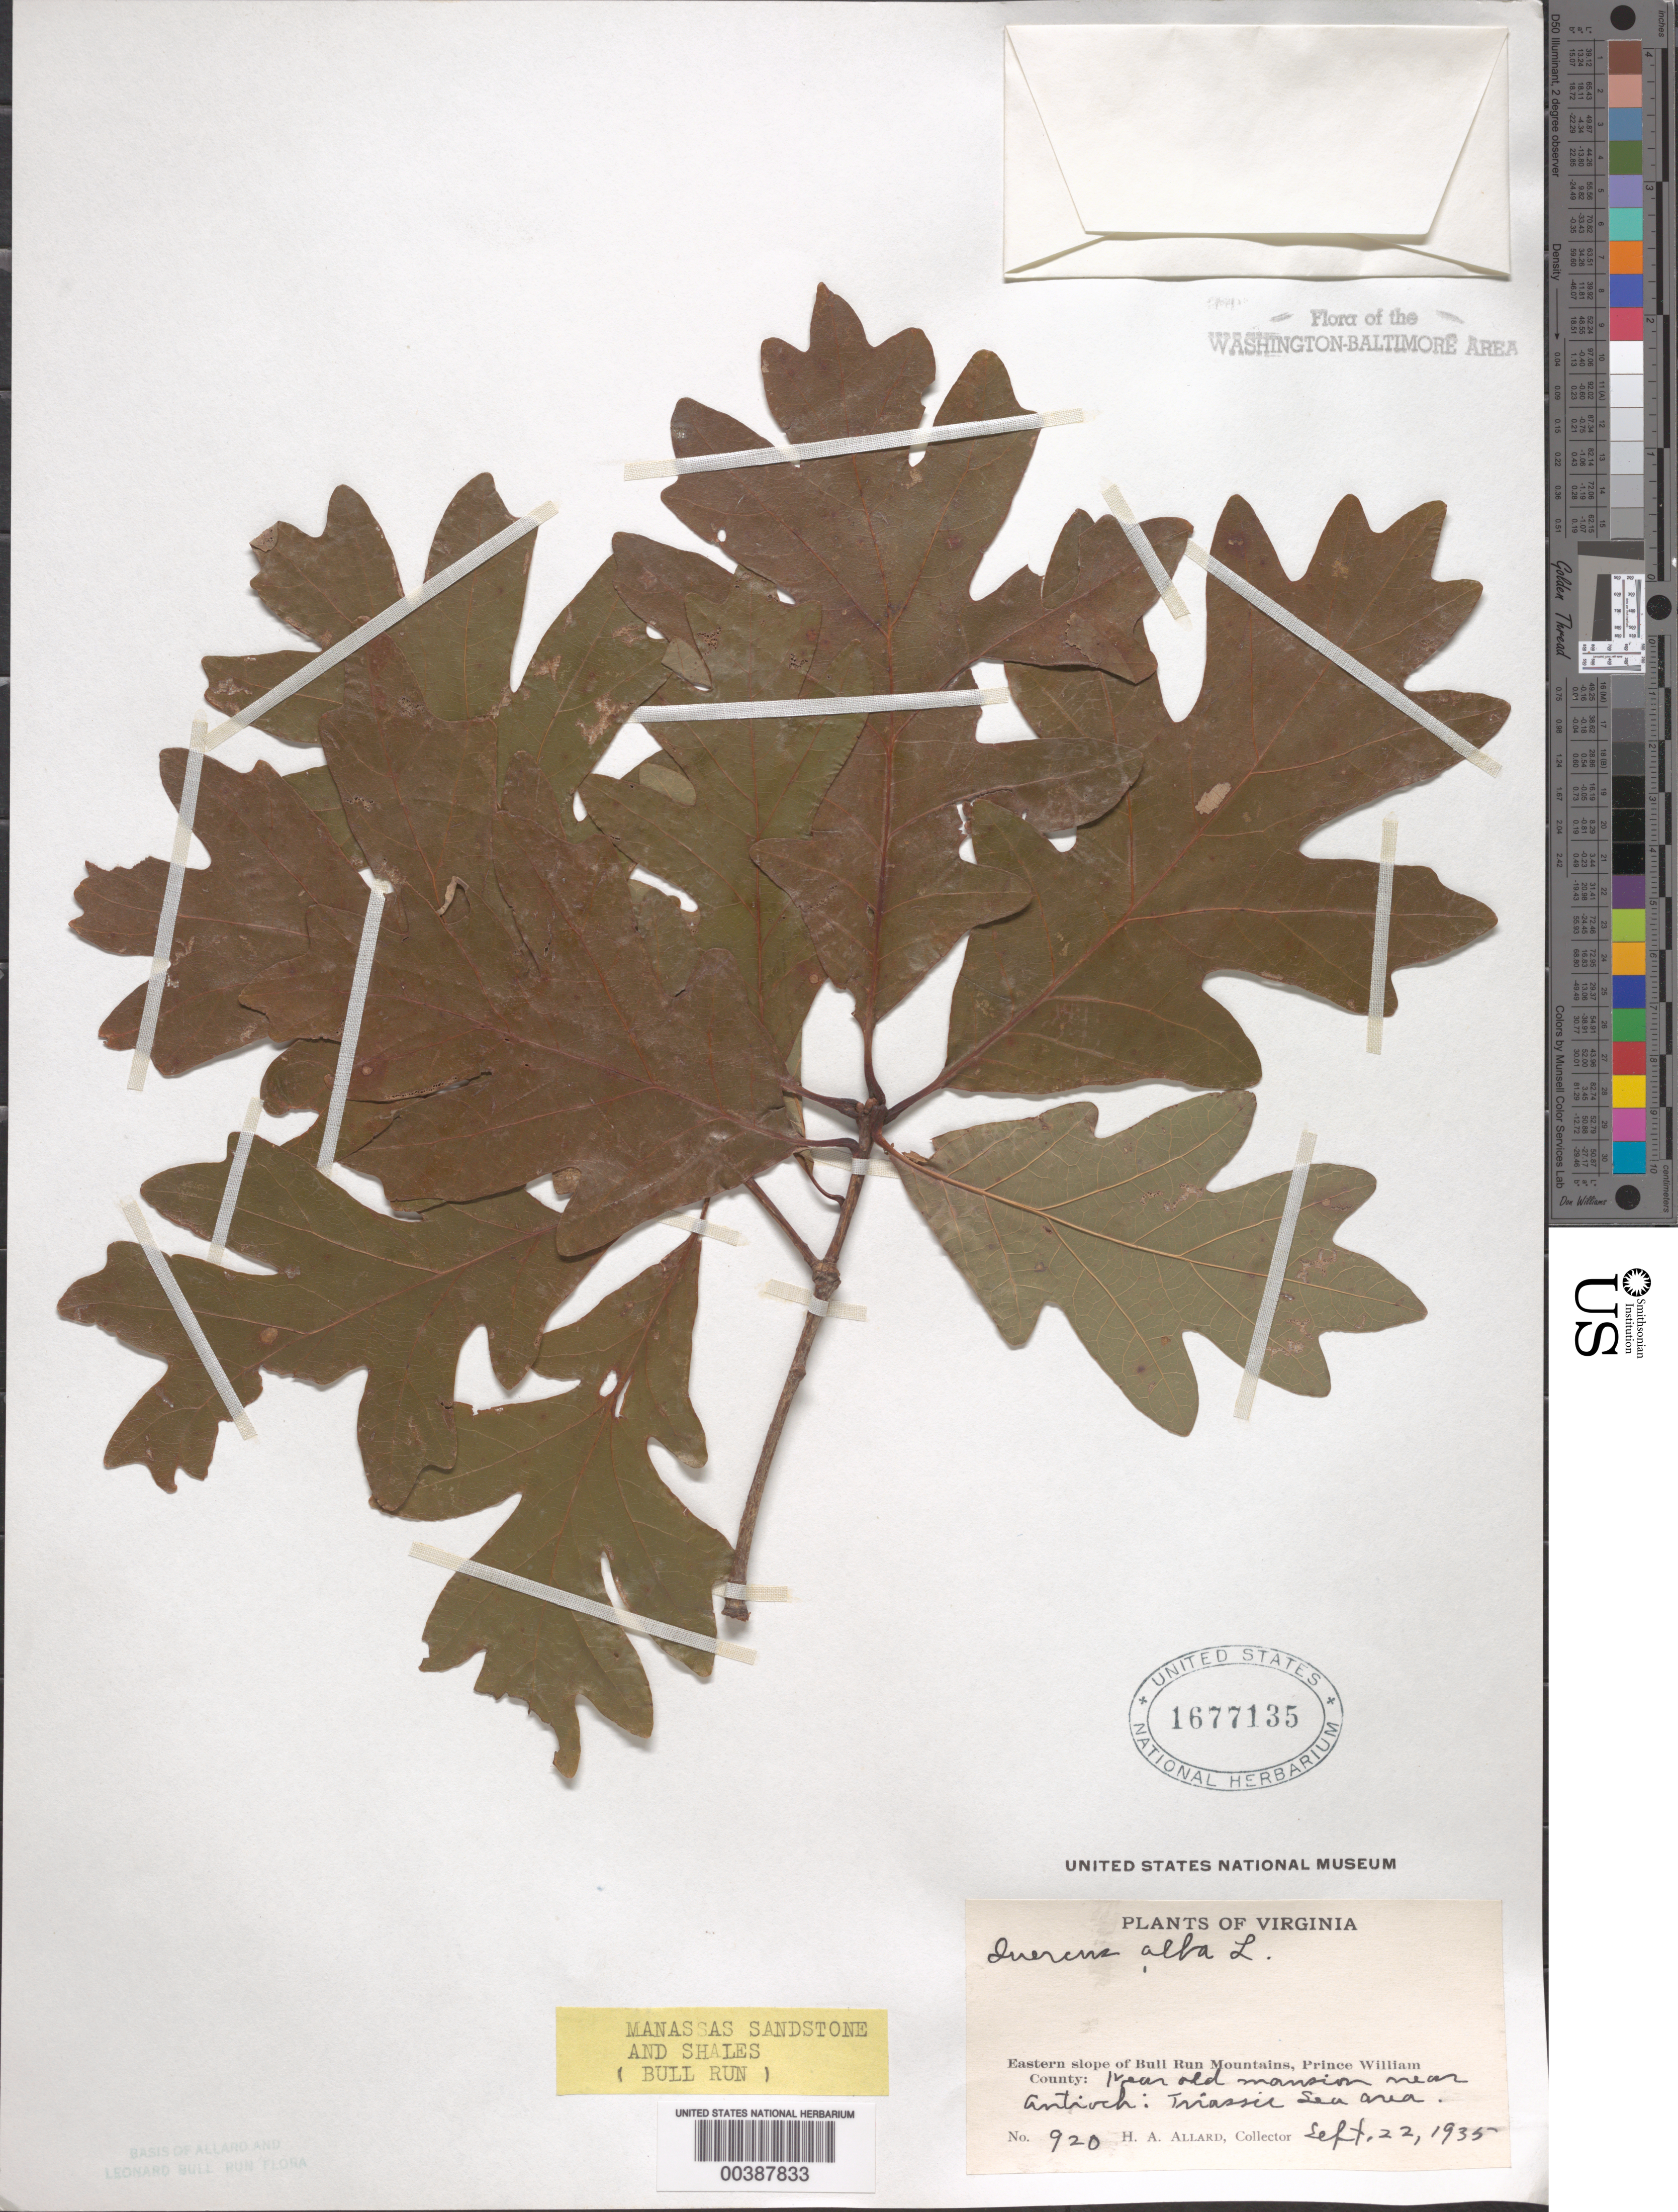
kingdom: Plantae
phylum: Tracheophyta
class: Magnoliopsida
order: Fagales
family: Fagaceae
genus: Quercus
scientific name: Quercus alba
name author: L.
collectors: H. A. Allard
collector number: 920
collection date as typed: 22 Sep 1935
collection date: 1935-09-22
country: United States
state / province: Virginia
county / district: Prince William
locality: Antioch vicinity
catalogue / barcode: US 1677135